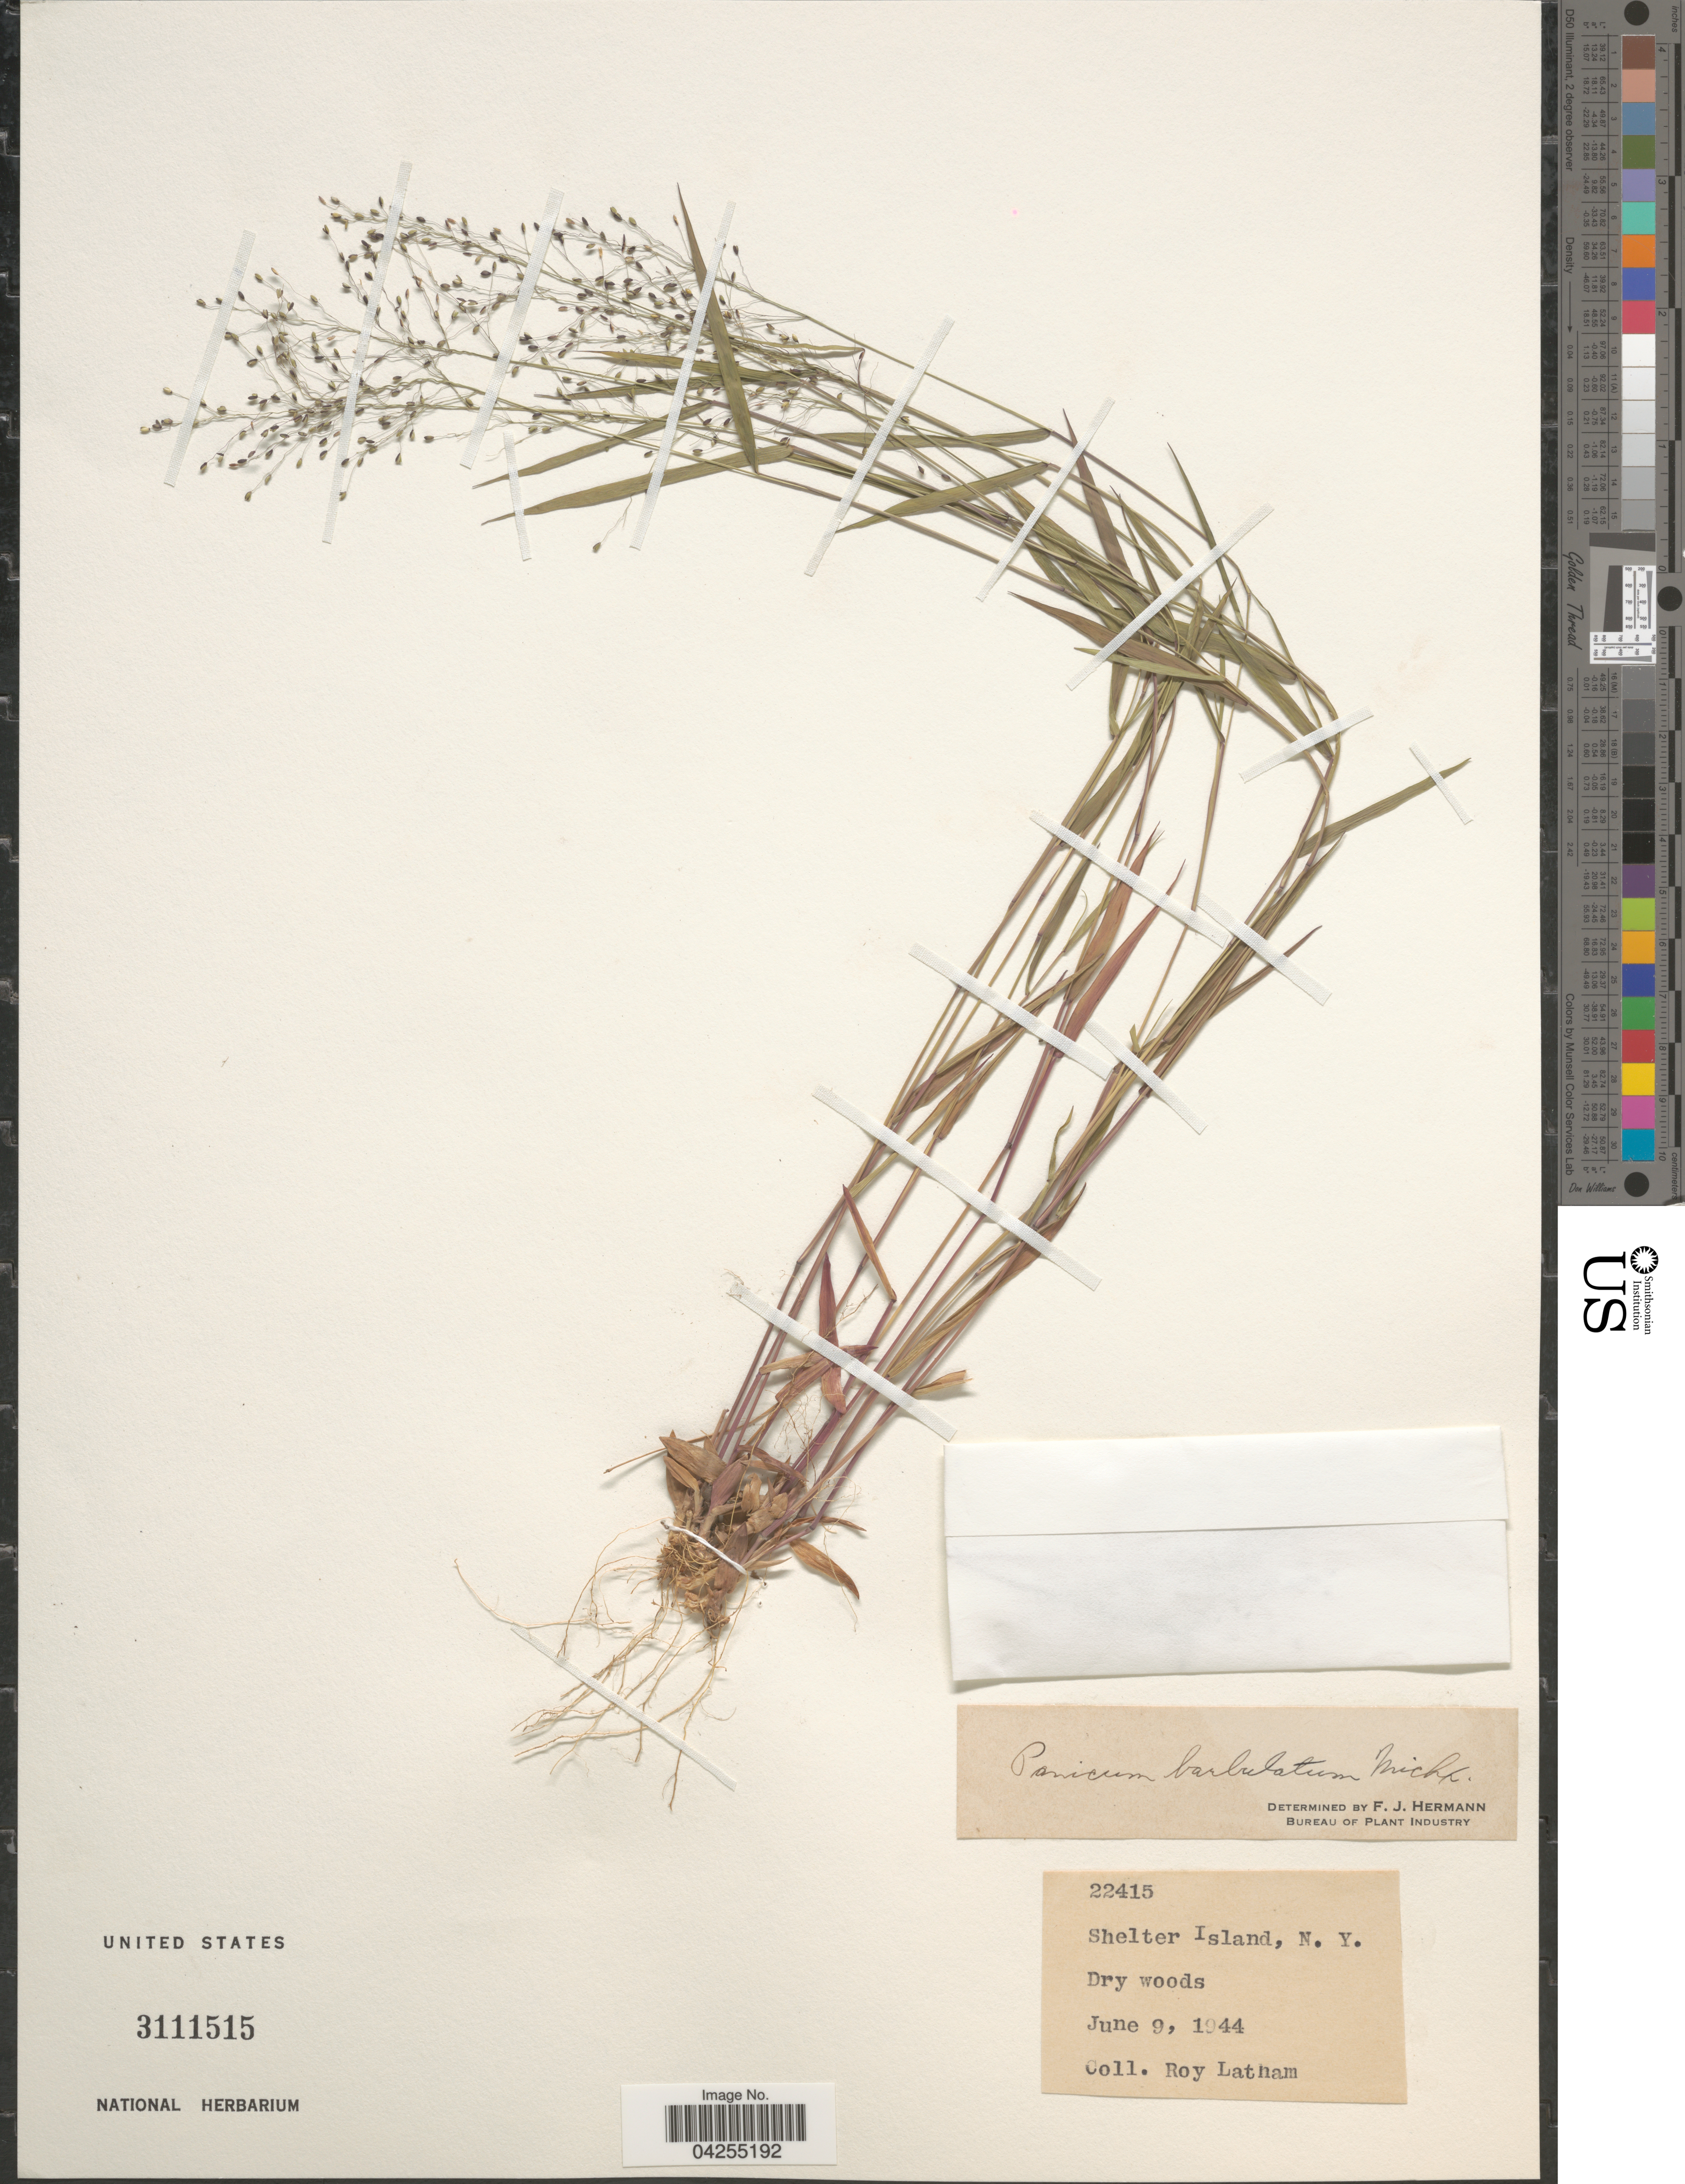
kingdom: Plantae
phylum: Tracheophyta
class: Liliopsida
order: Poales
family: Poaceae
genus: Dichanthelium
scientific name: Dichanthelium dichotomum var. dichotomum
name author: (L.) Gould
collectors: R. Latham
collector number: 22415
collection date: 1944-06-09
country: United States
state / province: New York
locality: Shelter Island.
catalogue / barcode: US 3111515